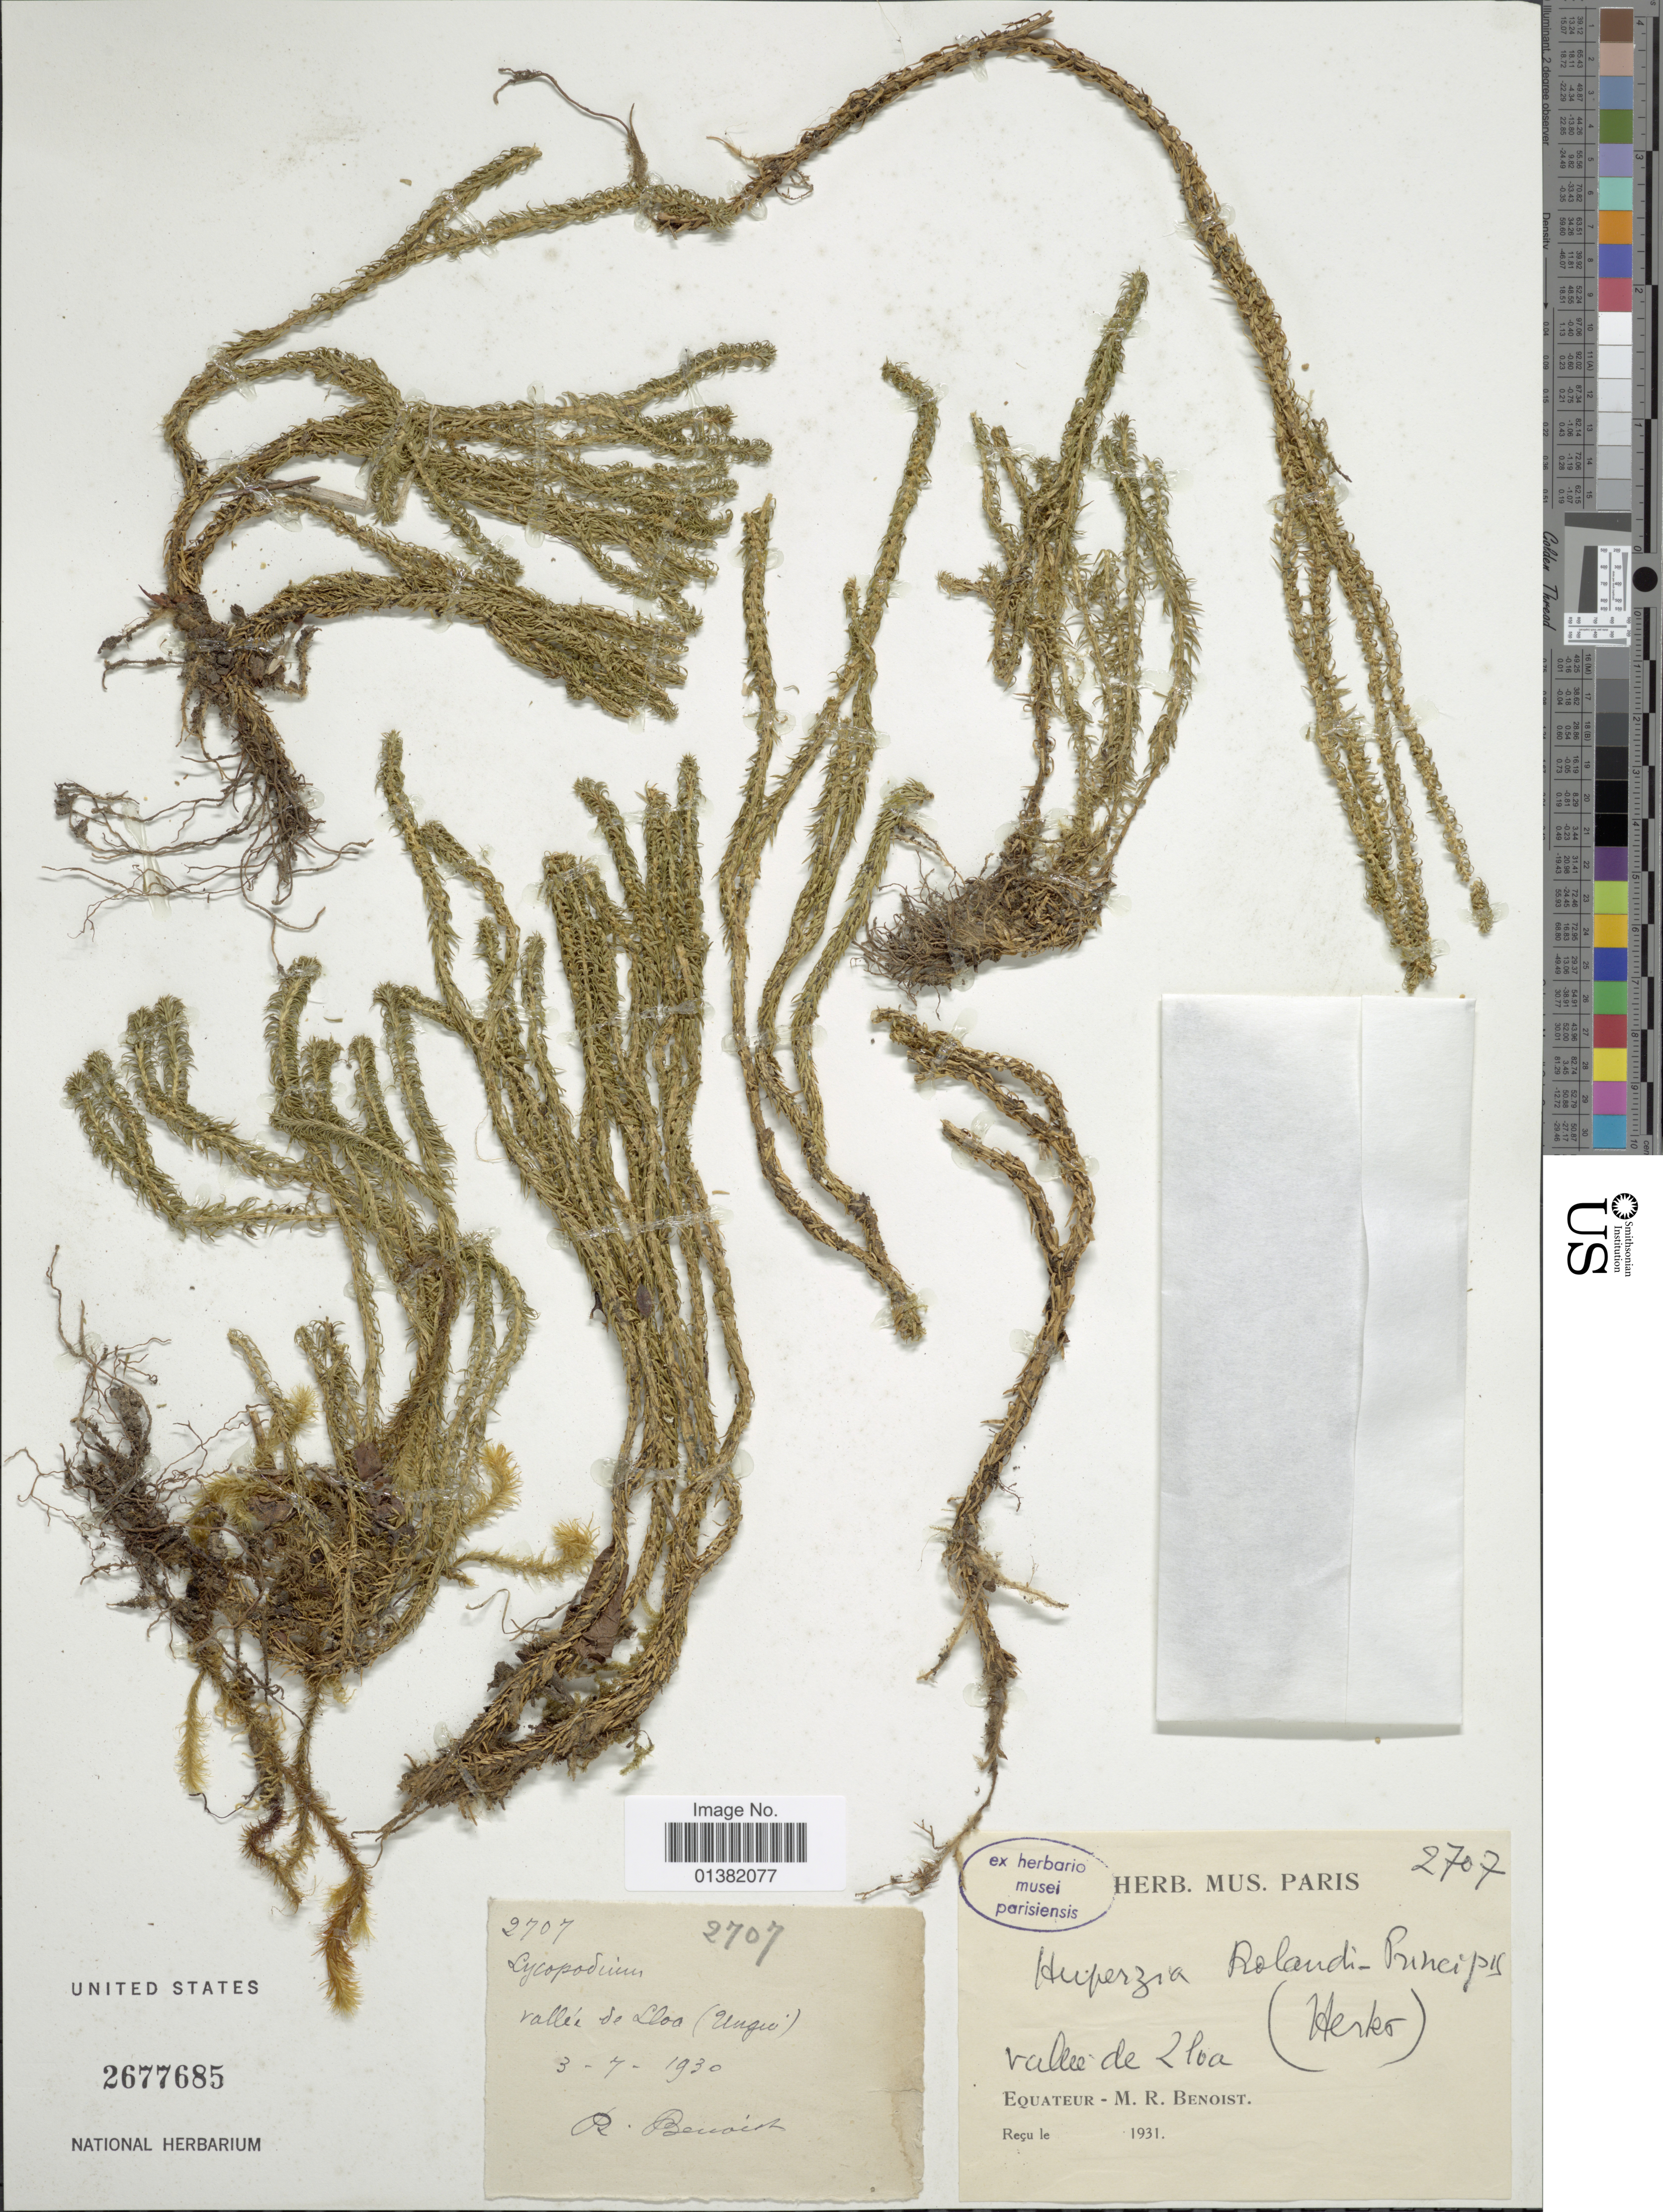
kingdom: Plantae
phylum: Tracheophyta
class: Lycopodiopsida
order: Lycopodiales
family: Lycopodiaceae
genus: Phlegmariurus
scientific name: Phlegmariurus eversus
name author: (Poir.) B. Øllg.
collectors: R. Benoist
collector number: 2707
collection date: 1930-07-03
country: Congo, Democratic Republic of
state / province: Equateur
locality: Vallee de Lloa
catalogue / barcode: US 2677685